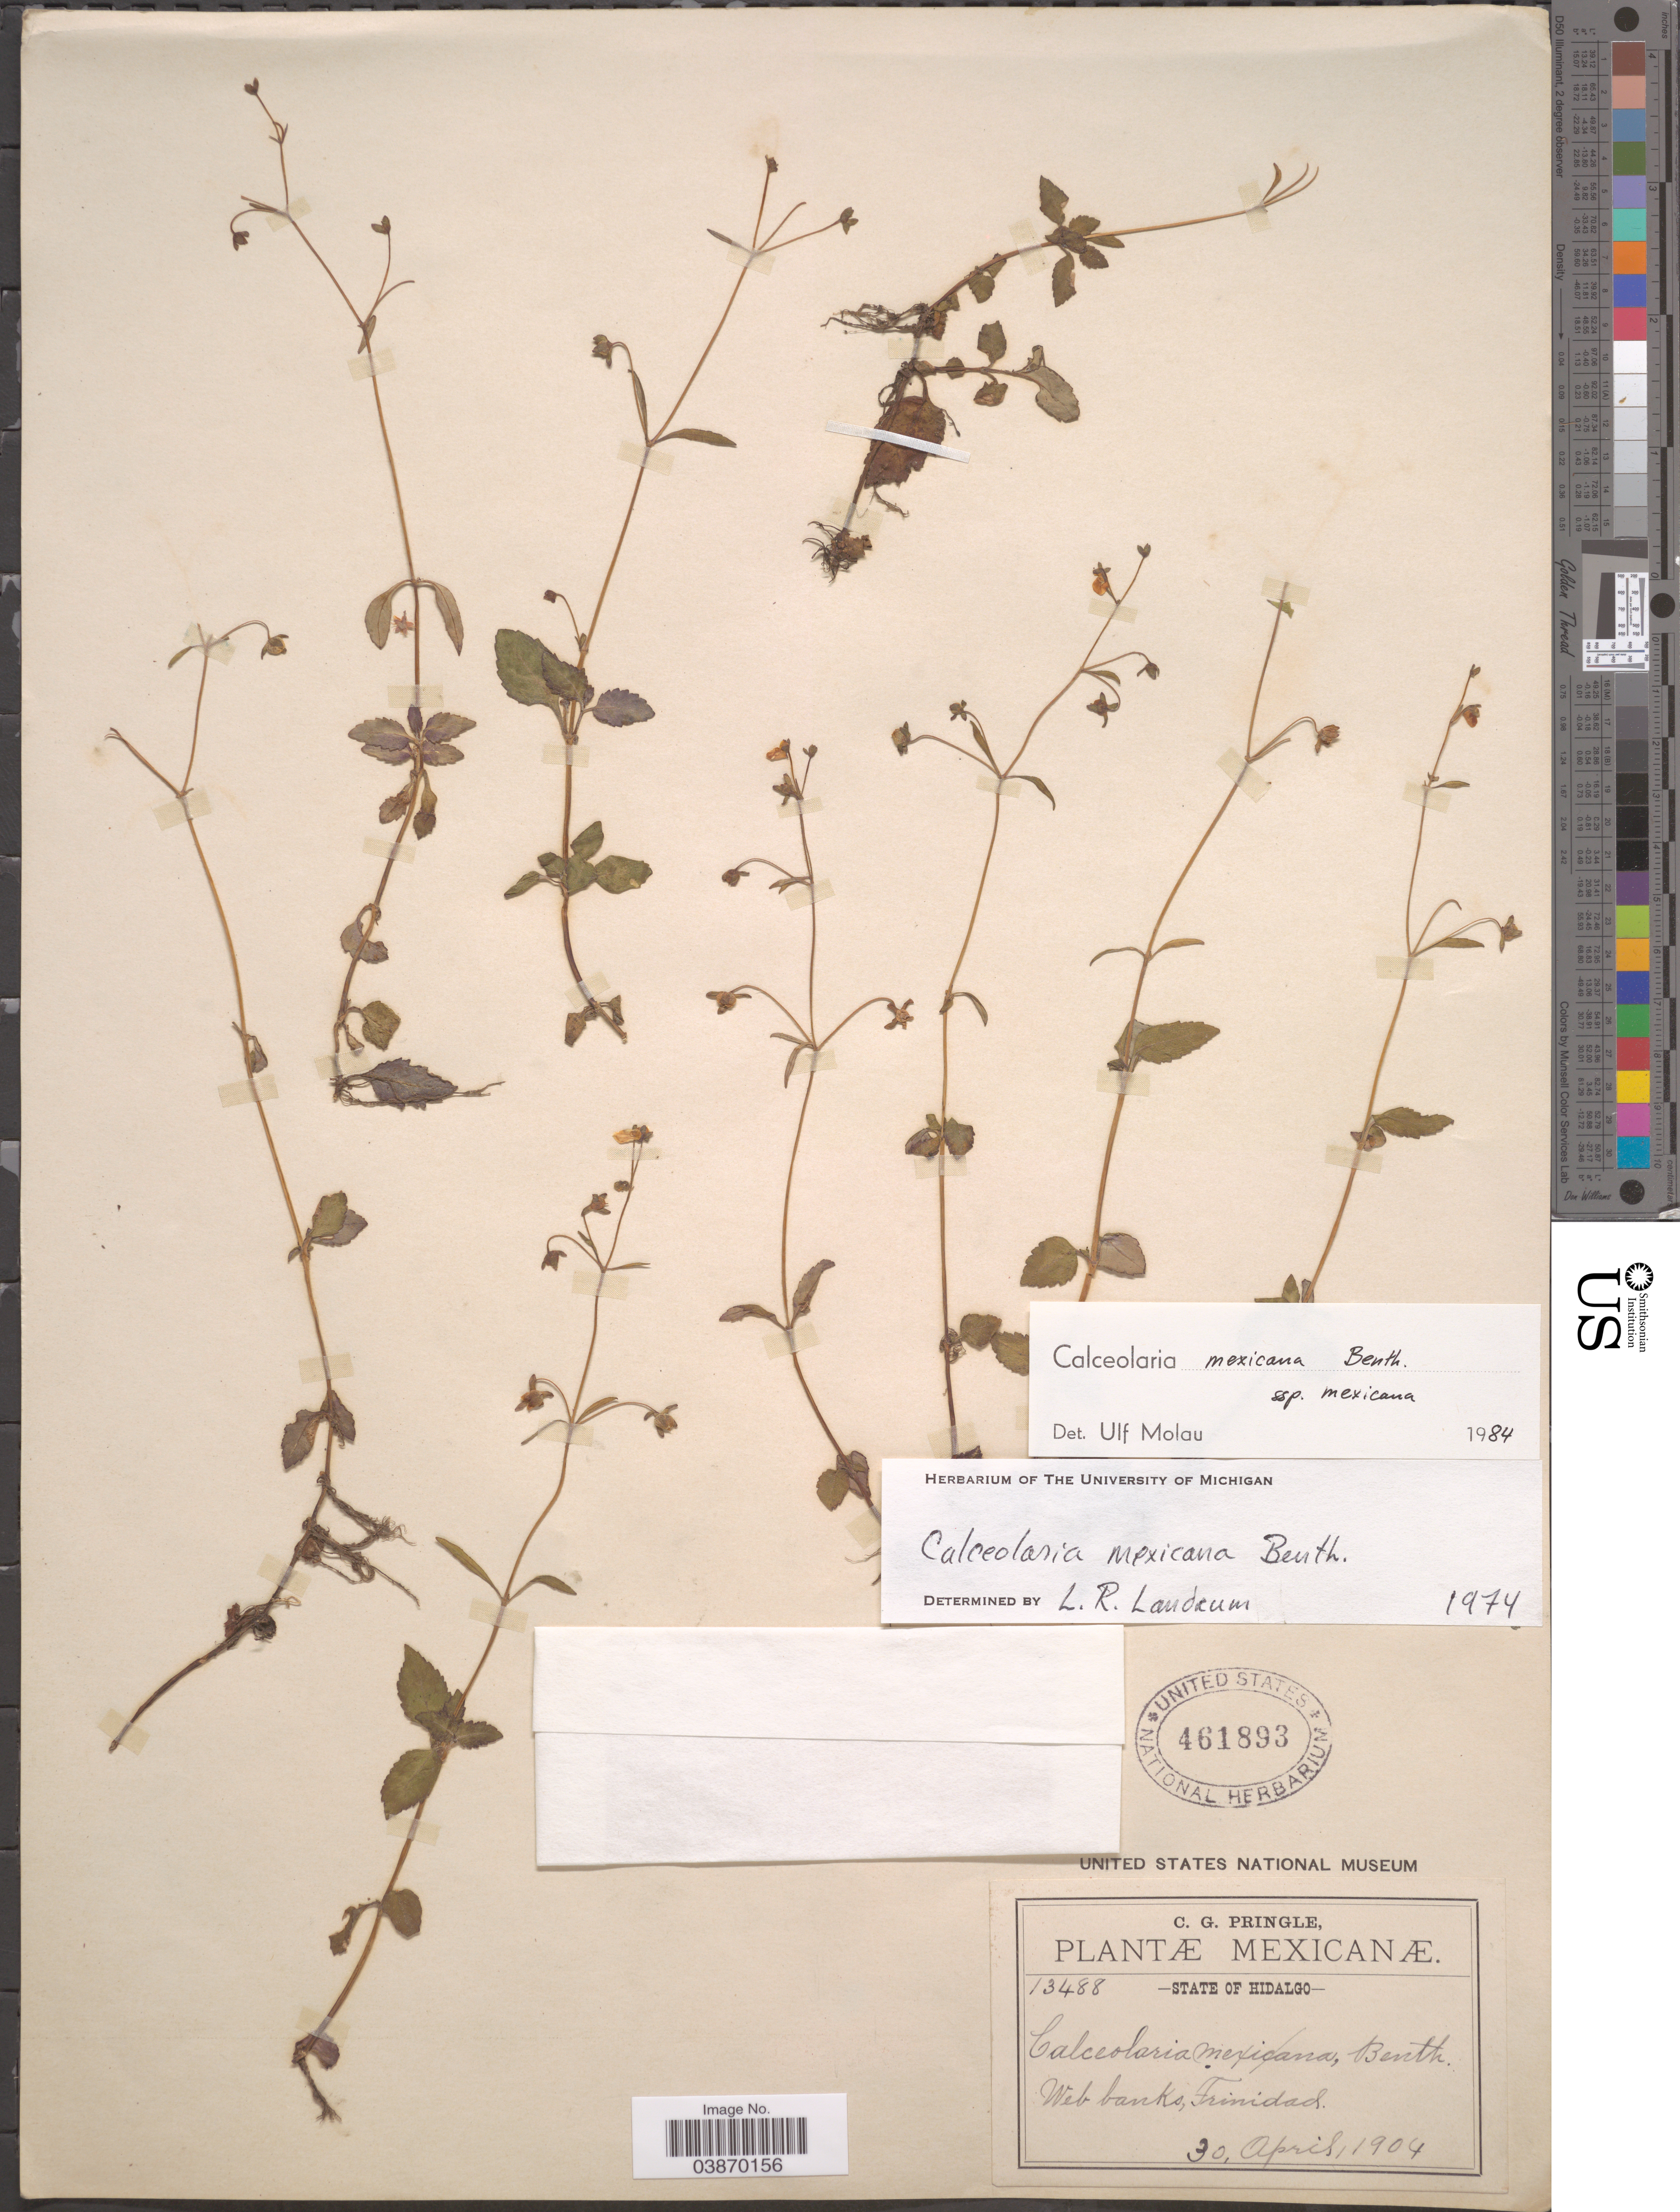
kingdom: Plantae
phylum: Tracheophyta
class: Magnoliopsida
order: Lamiales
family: Calceolariaceae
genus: Calceolaria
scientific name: Calceolaria mexicana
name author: Benth.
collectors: C. G. Pringle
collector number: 13488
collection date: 1904-04-30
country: Mexico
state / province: Hidalgo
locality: Trinidad.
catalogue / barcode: US 461893